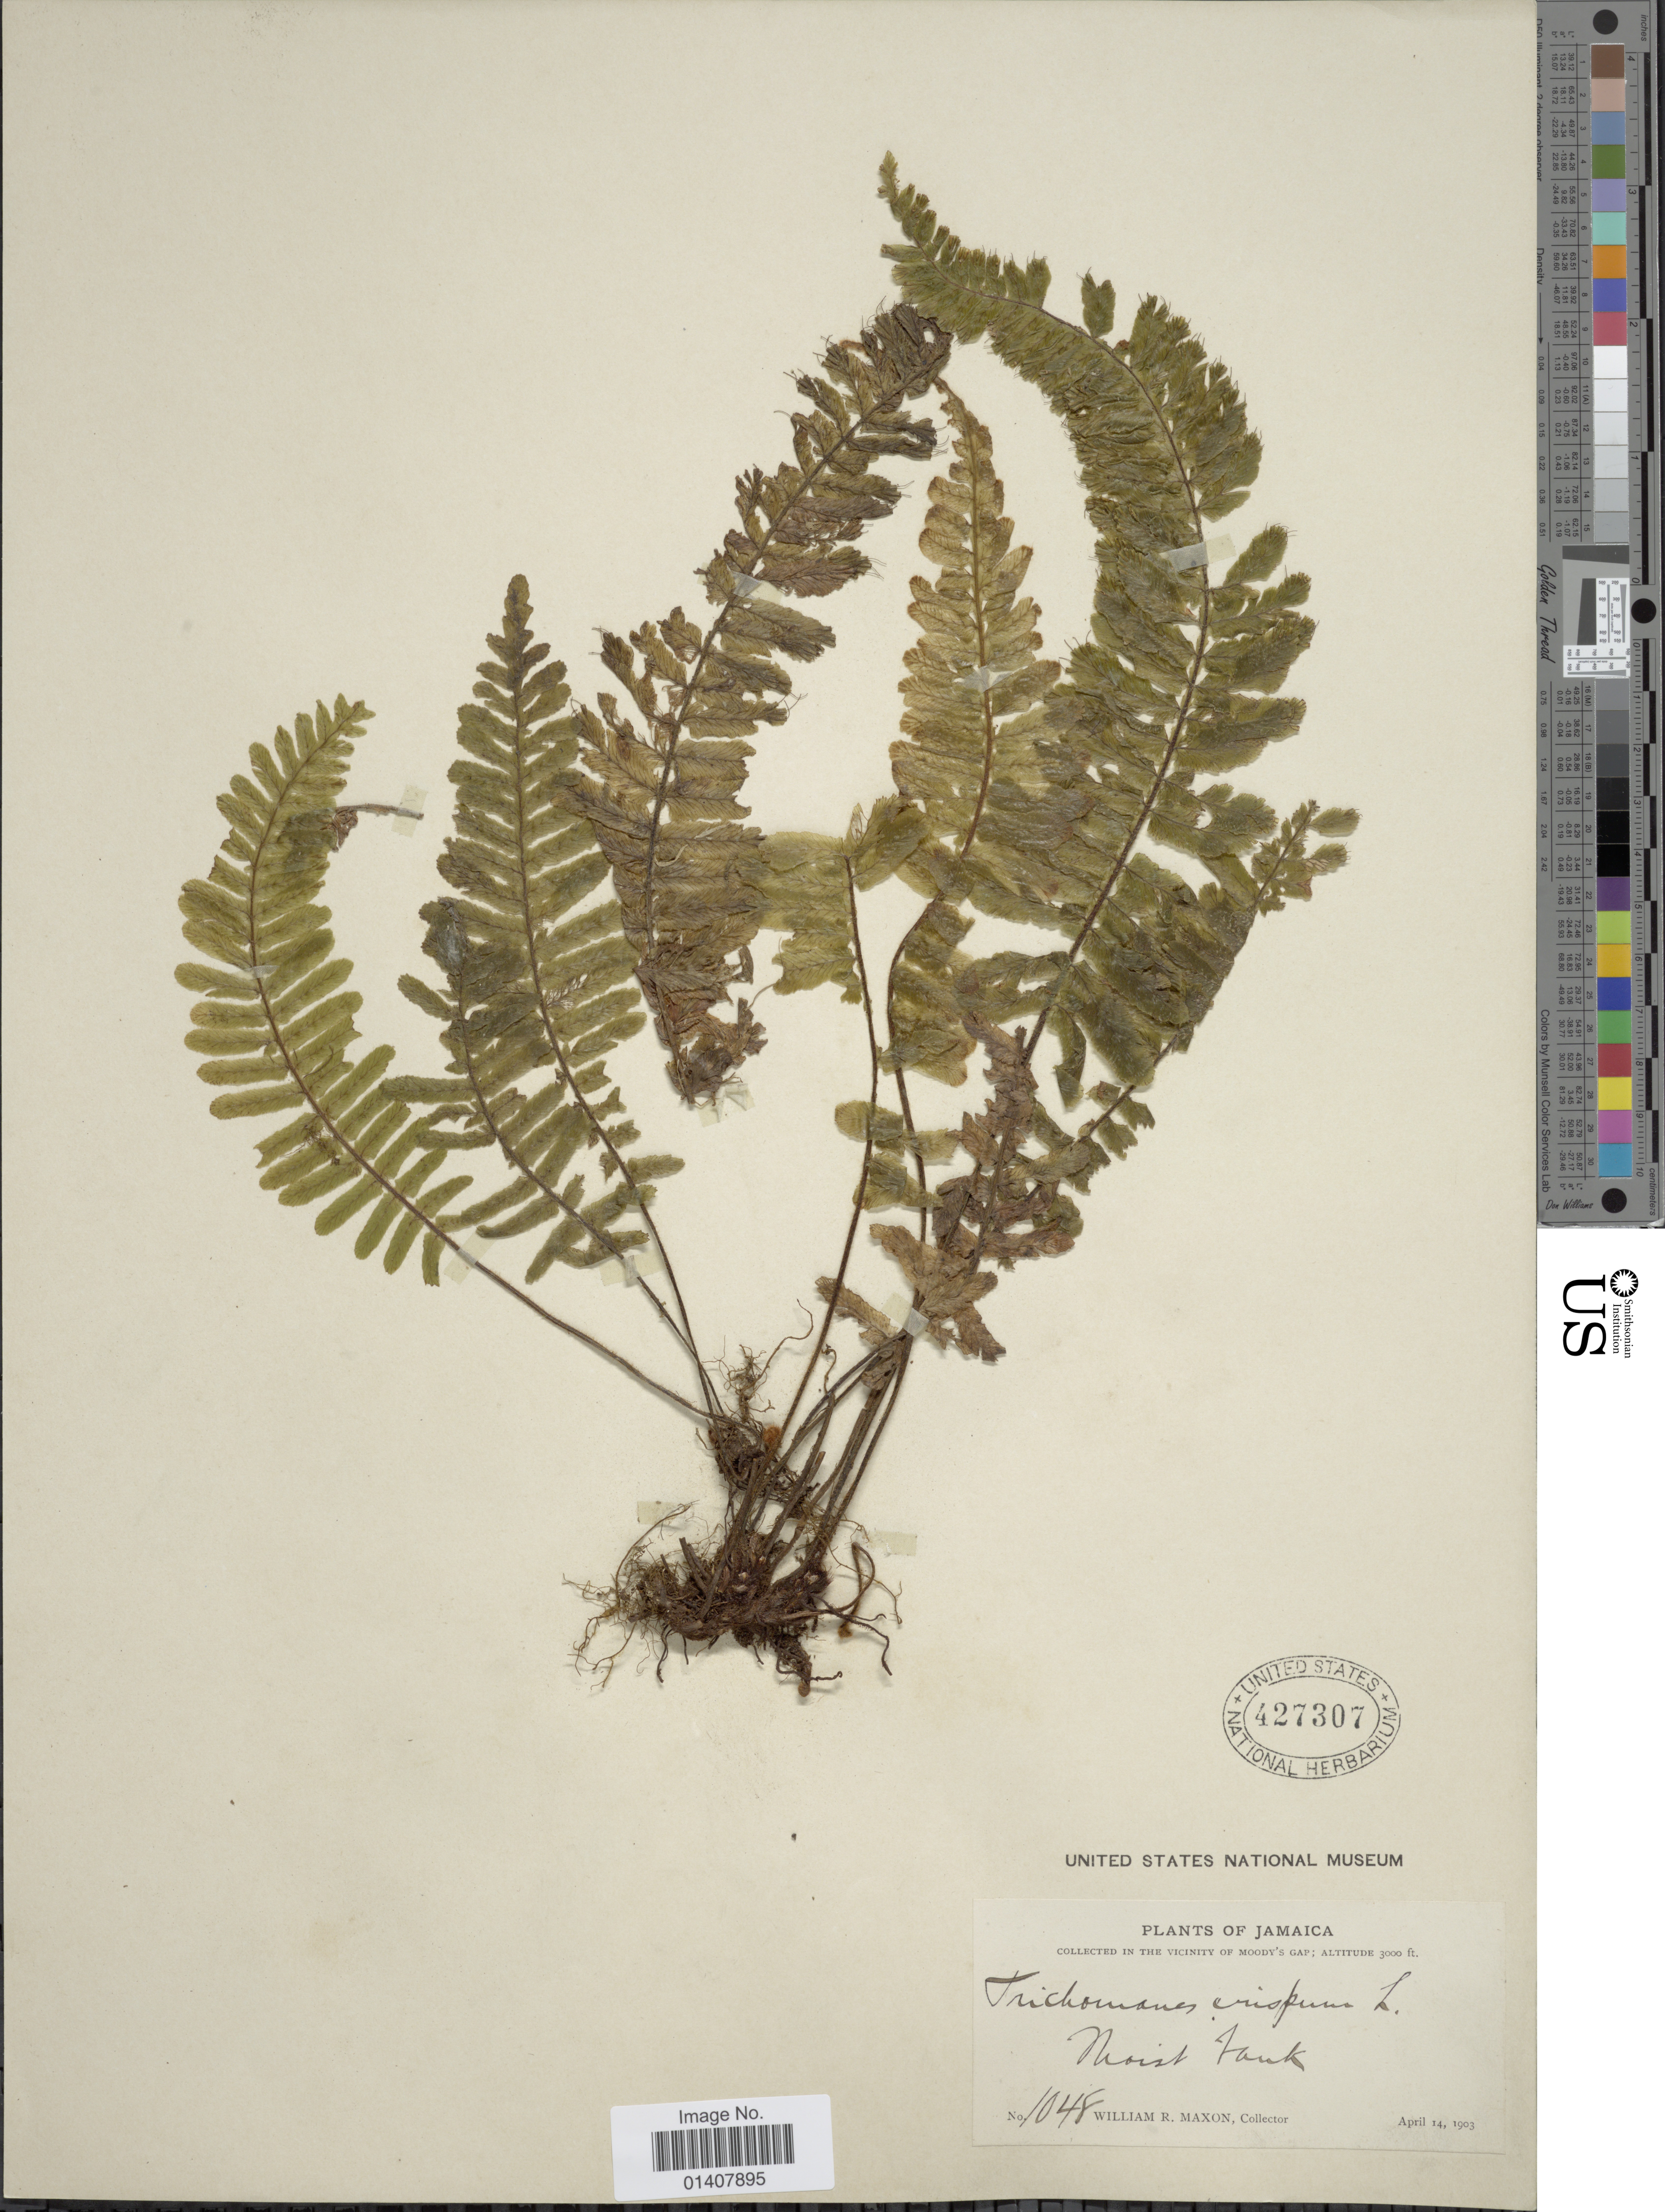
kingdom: Plantae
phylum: Tracheophyta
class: Polypodiopsida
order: Hymenophyllales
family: Hymenophyllaceae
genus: Trichomanes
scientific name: Trichomanes crispum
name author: L.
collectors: W. R. Maxon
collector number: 1048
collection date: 1903-04-14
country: Jamaica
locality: In the vicinity of Moody's Gap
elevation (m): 914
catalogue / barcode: US 427307